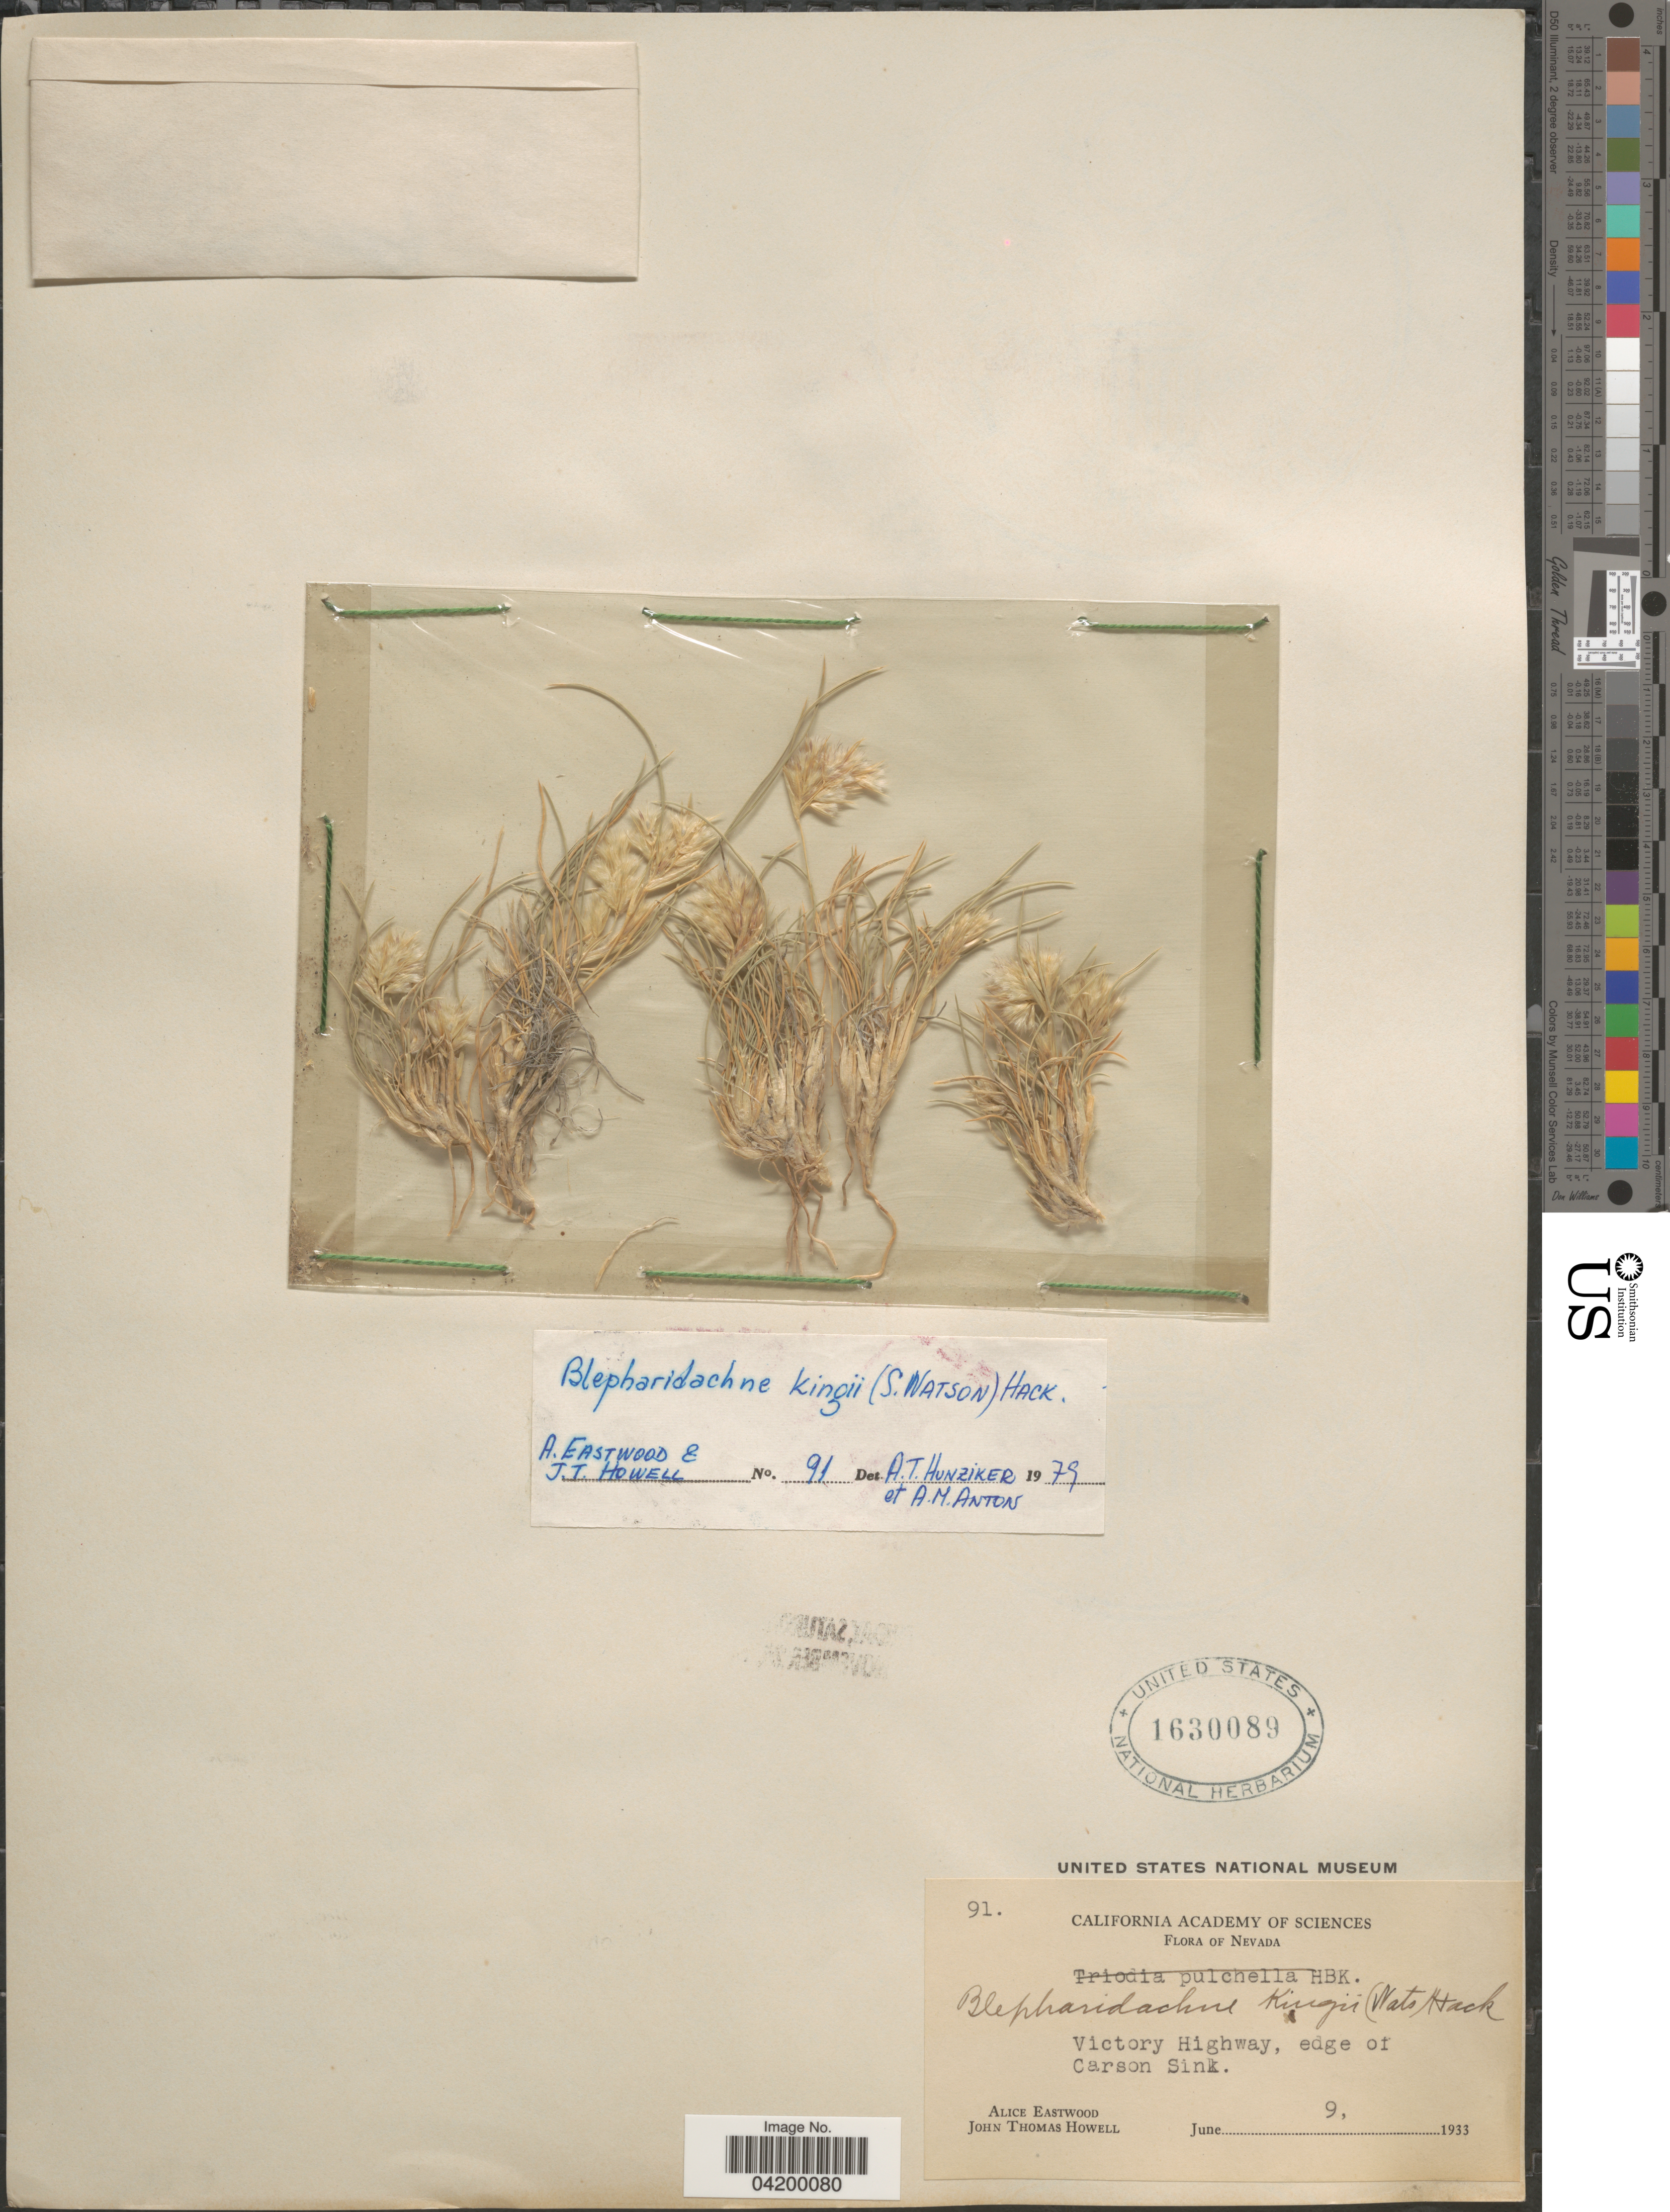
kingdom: Plantae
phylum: Tracheophyta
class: Liliopsida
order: Poales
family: Poaceae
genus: Blepharidachne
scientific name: Blepharidachne kingii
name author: (S. Watson) Hack.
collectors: A. Eastwood & J. T. Howell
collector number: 91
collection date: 1933-06-09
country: United States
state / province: Nevada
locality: Victory Highway, edge of Carson Sink.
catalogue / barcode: US 1630089